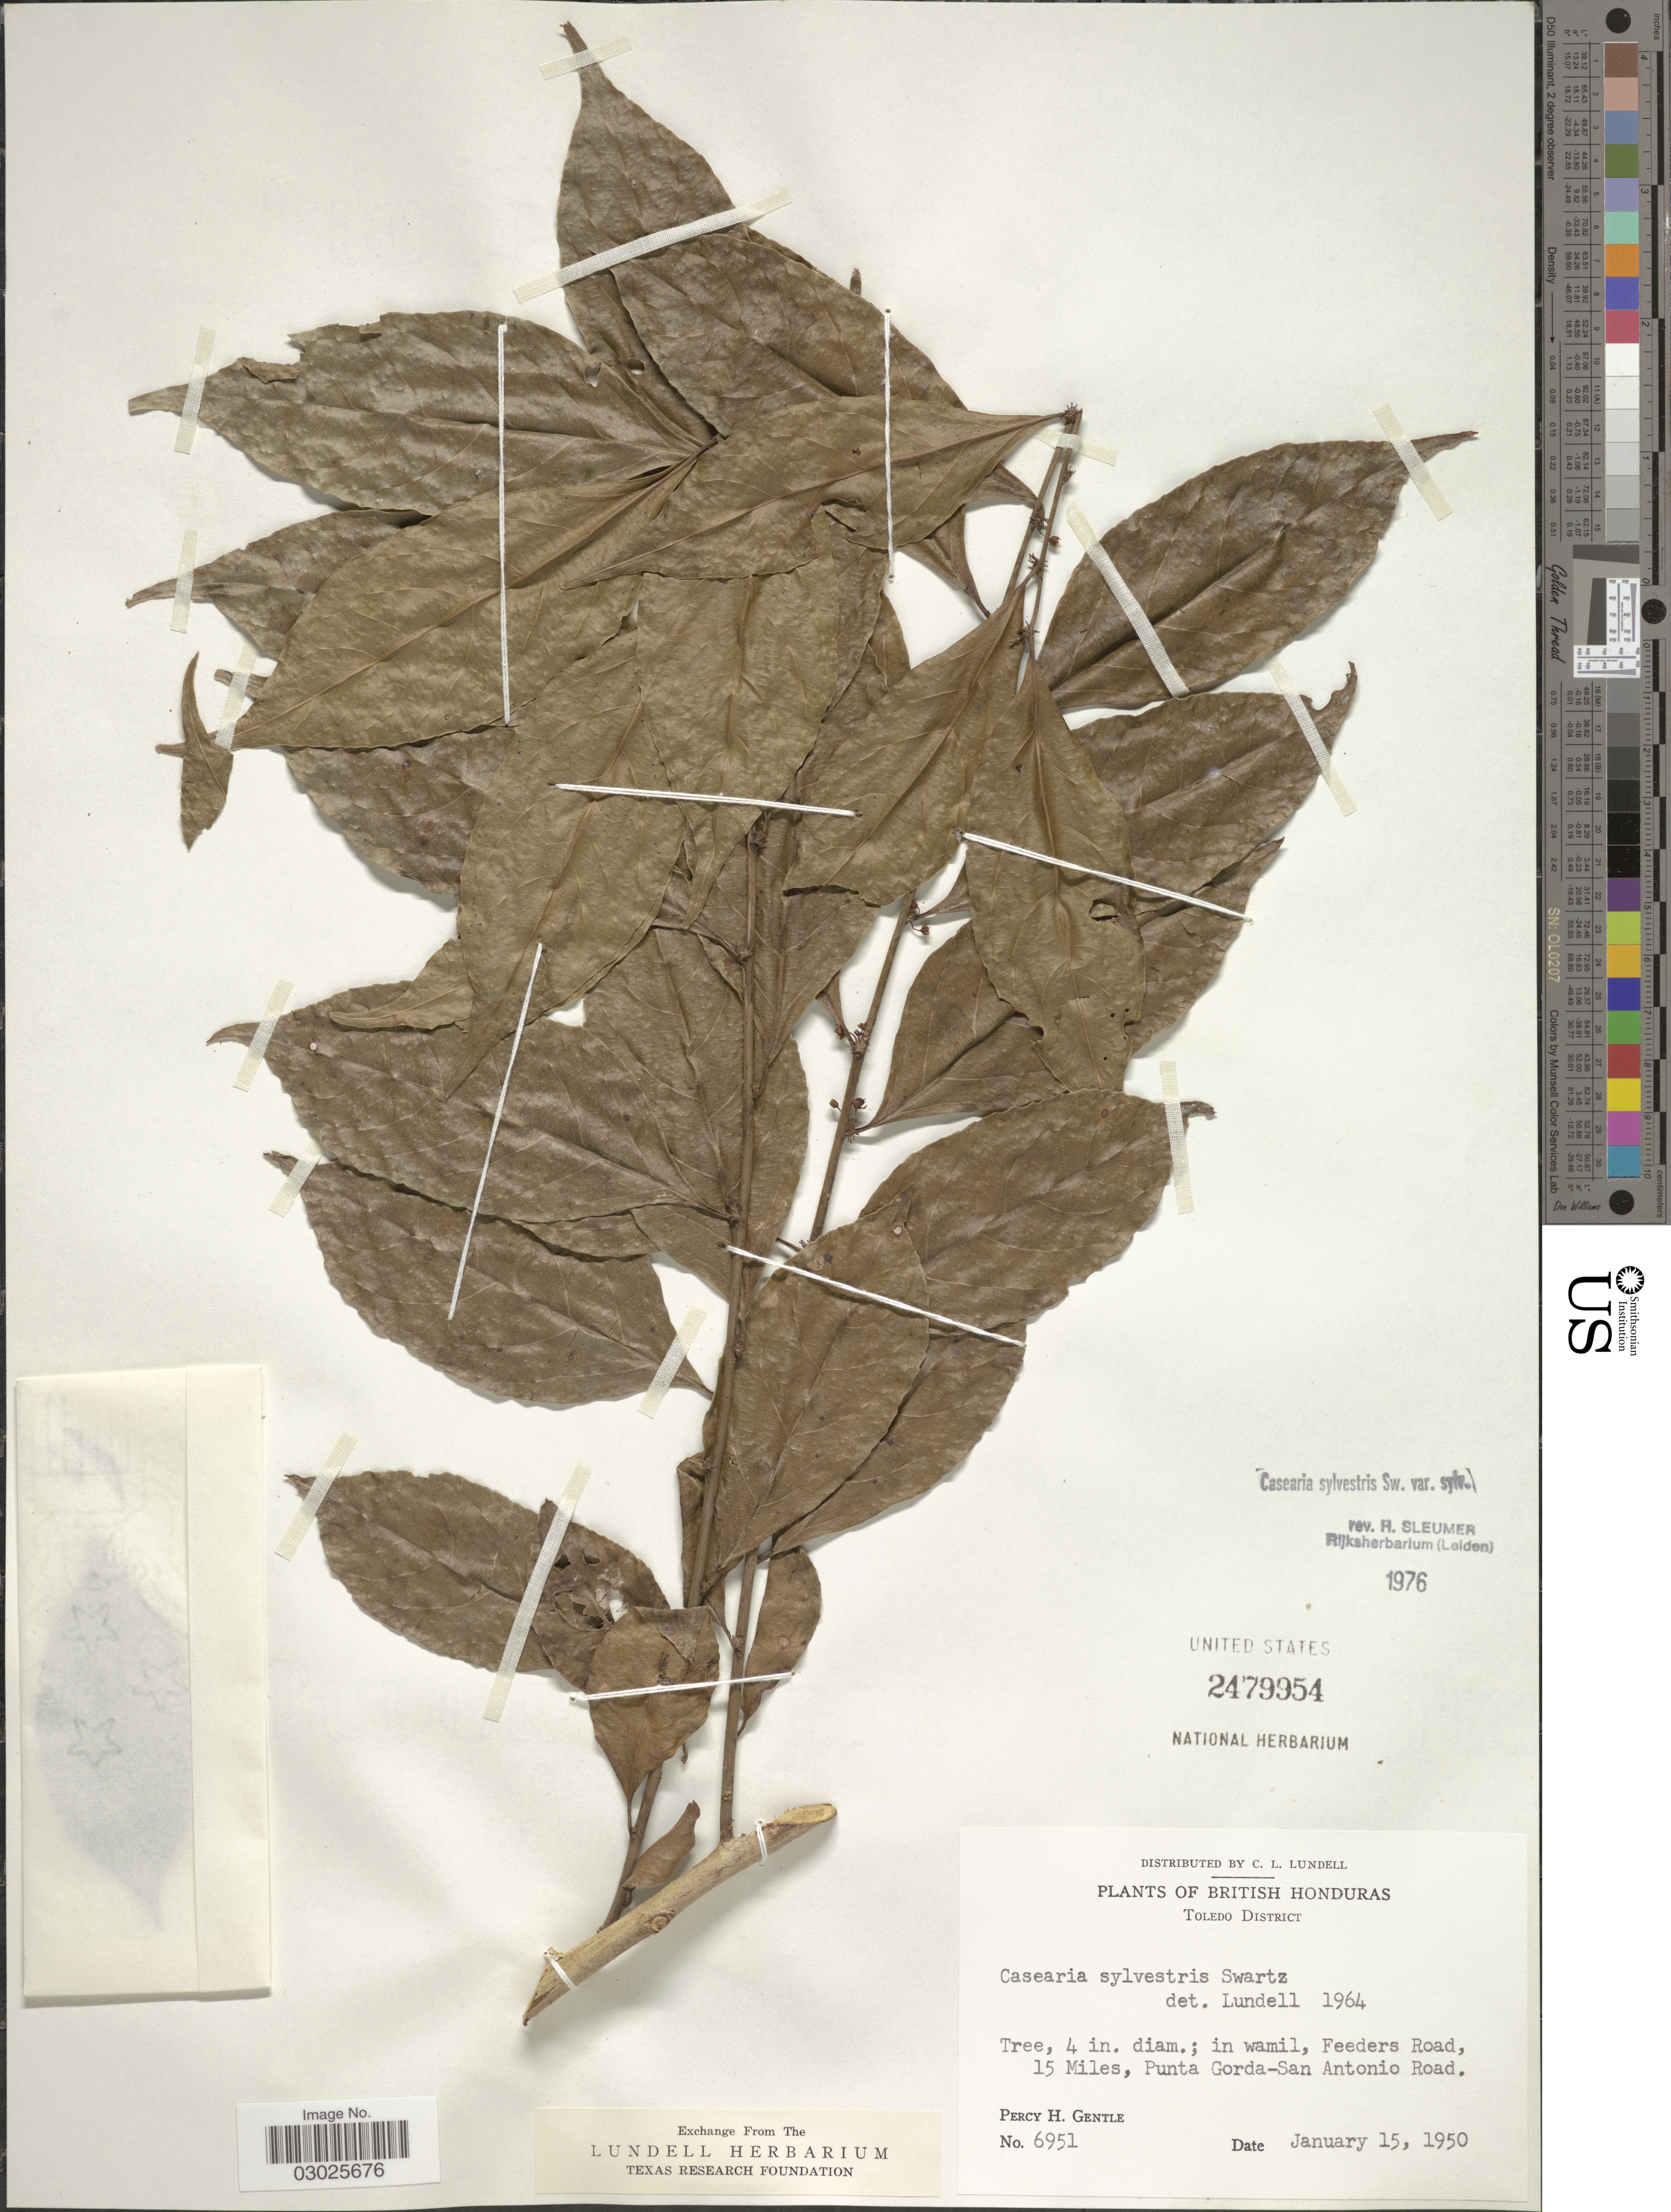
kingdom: Plantae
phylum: Tracheophyta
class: Magnoliopsida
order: Malpighiales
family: Salicaceae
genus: Casearia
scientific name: Casearia sylvestris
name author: Sw.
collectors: P. H. Gentle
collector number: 6951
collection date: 1950-01-15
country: Belize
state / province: Toledo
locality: British Honduras. Toledo District. Feeders Road, 15 Miles. Punta Gorda-San Antonio Road.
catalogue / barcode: US 2479954